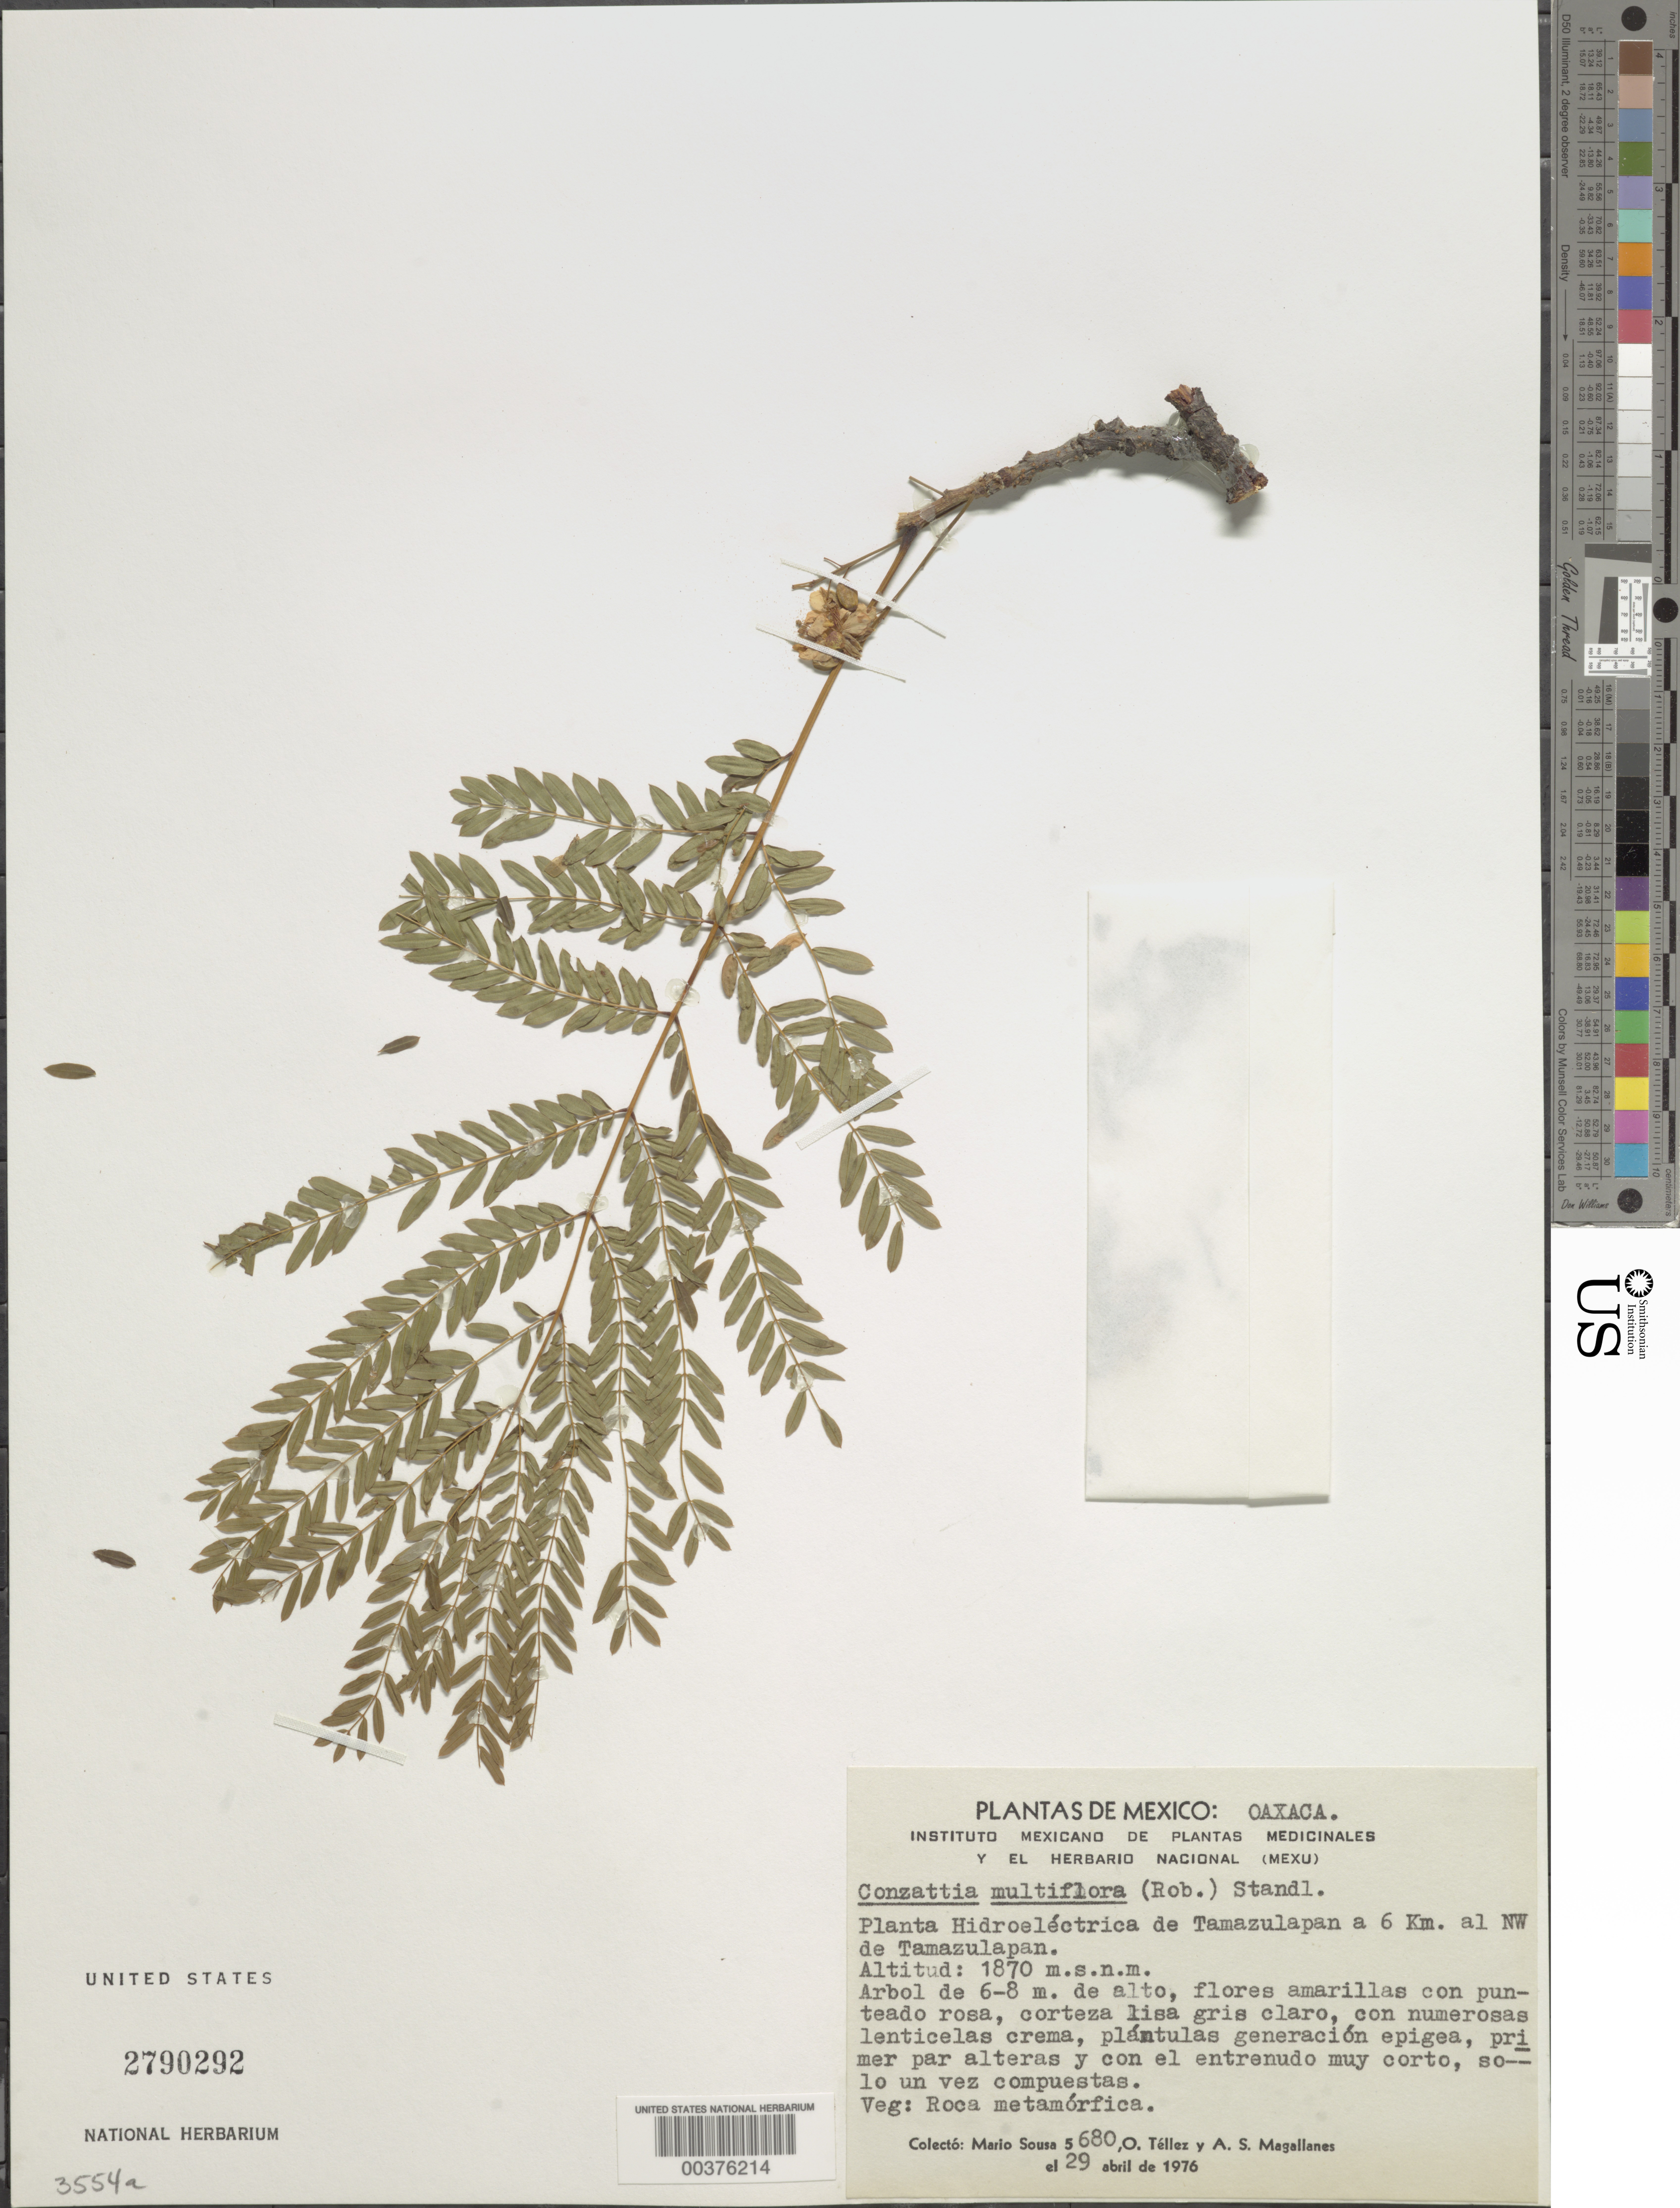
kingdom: Plantae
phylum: Tracheophyta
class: Magnoliopsida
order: Fabales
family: Fabaceae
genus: Conzattia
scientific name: Conzattia multiflora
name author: (B.L. Rob.) Standl.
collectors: M. Sousa S., O. Téllez V. & A. Magallanes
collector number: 5680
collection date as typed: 29 Apr 1976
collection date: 1976-04-29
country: Mexico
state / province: Oaxaca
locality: Planta hidroelectra de Tamazulapan a 6 km al NW of Tamazulapan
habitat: Roca metamorfica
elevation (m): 1870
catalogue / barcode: US 2790292